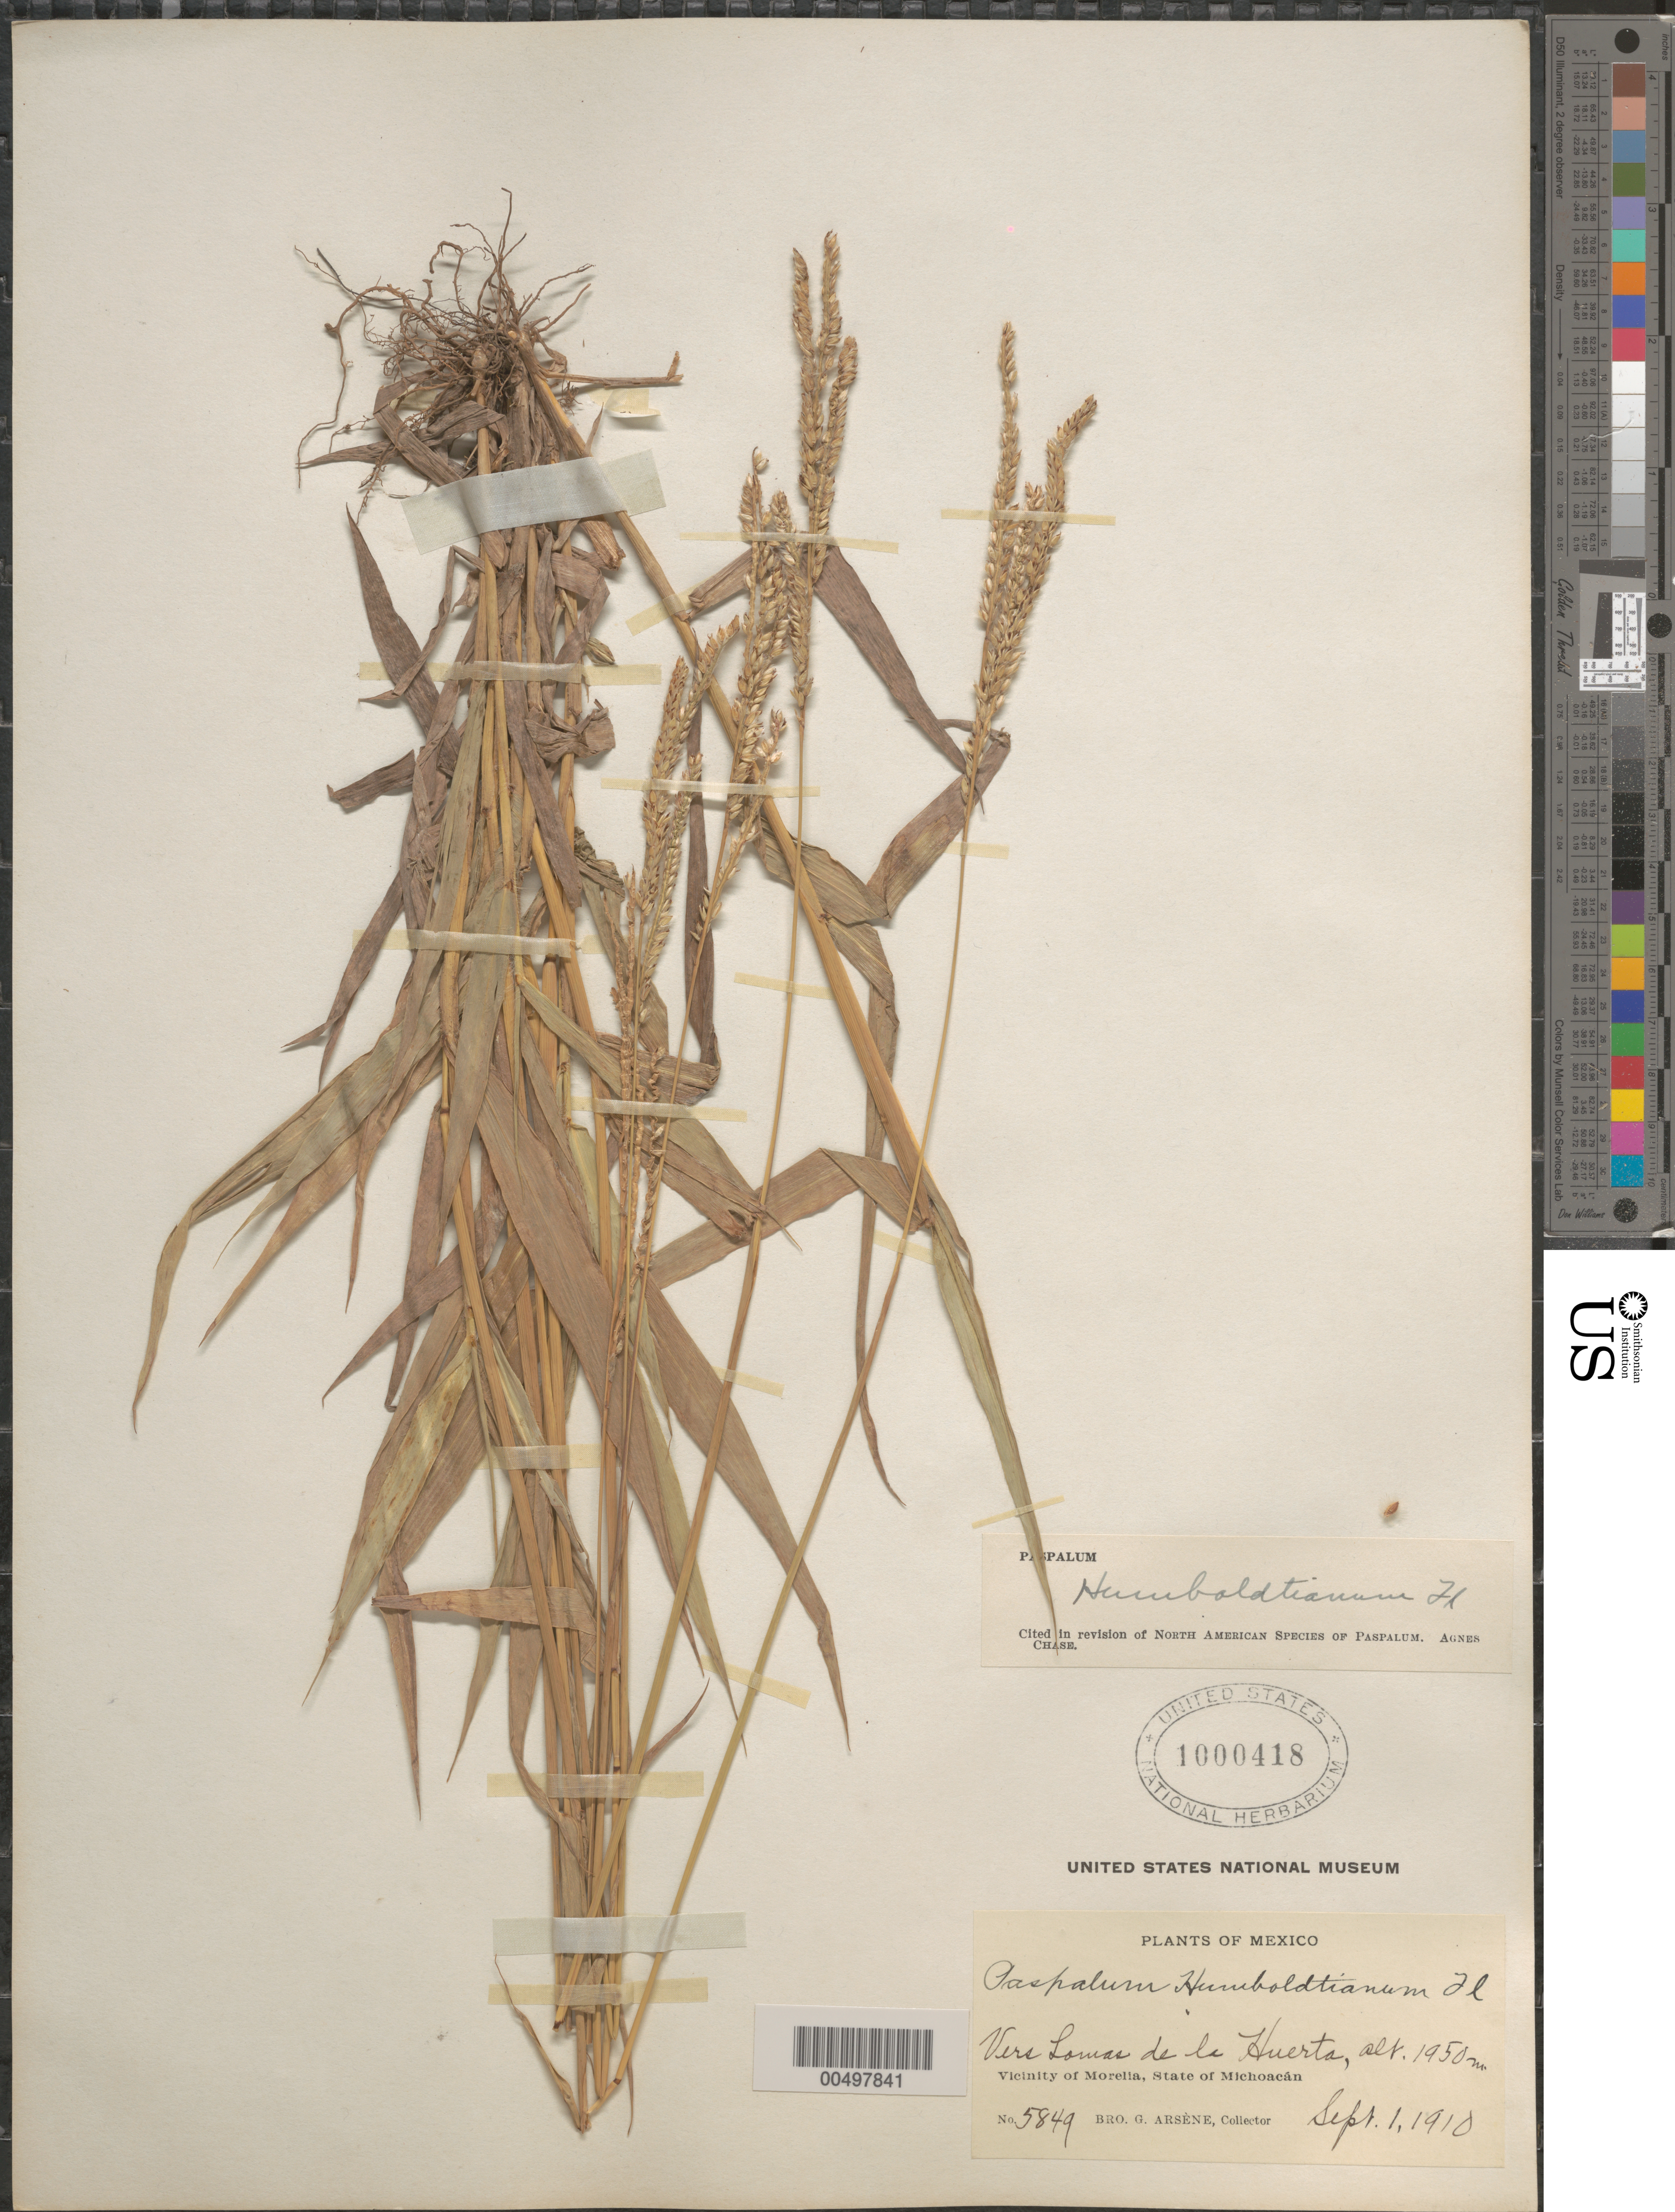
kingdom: Plantae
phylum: Tracheophyta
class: Liliopsida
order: Poales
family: Poaceae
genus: Paspalum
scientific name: Paspalum humboldtianum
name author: Flüggé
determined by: Chase, [M.] Agnes, (US)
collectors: Bro. G. Arsène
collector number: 5849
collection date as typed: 1 Sep 1910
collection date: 1910-09-01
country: Mexico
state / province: Michoacán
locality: Vers Lomas de la Huerta, vicinity of Morelia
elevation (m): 1950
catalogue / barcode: US 1000418